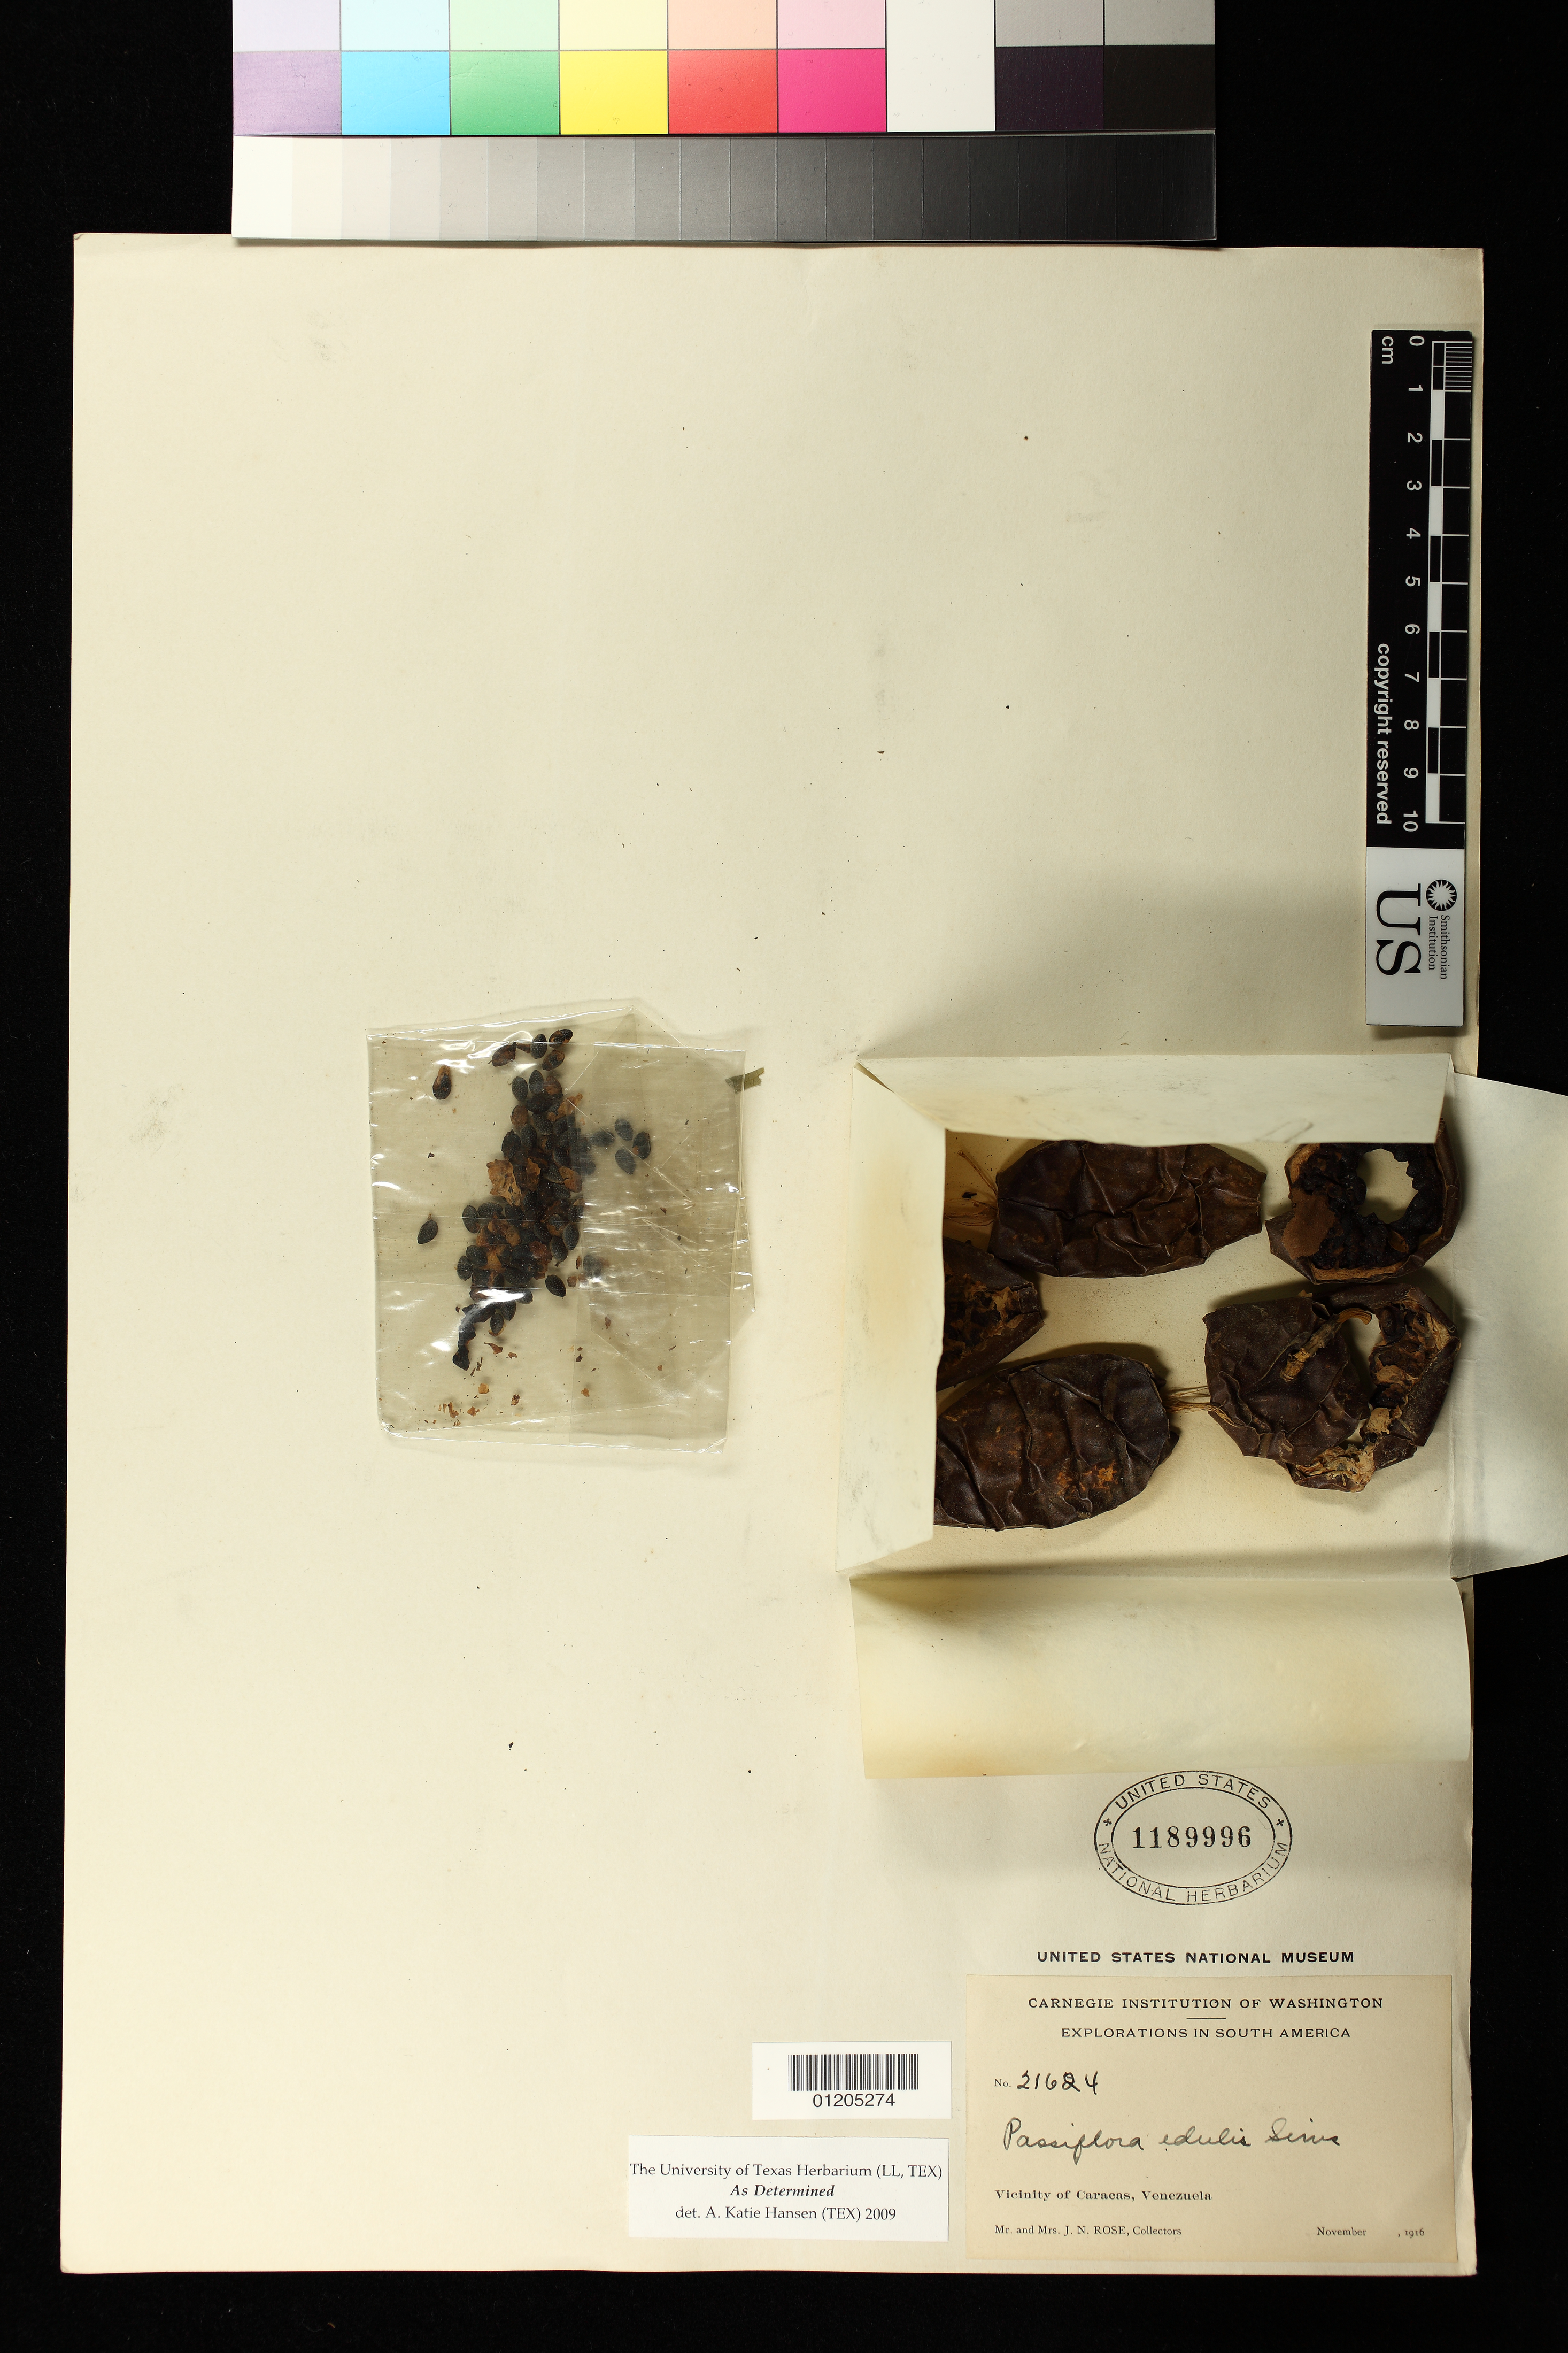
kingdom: Plantae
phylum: Tracheophyta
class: Magnoliopsida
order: Malpighiales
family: Passifloraceae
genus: Passiflora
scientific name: Passiflora edulis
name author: Sims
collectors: J. N. Rose & L. B. Rose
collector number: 21624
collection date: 1916-11-01/1916-11-30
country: Venezuela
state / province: Distrito Federal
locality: Vicinity of Caracas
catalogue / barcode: US 1189996